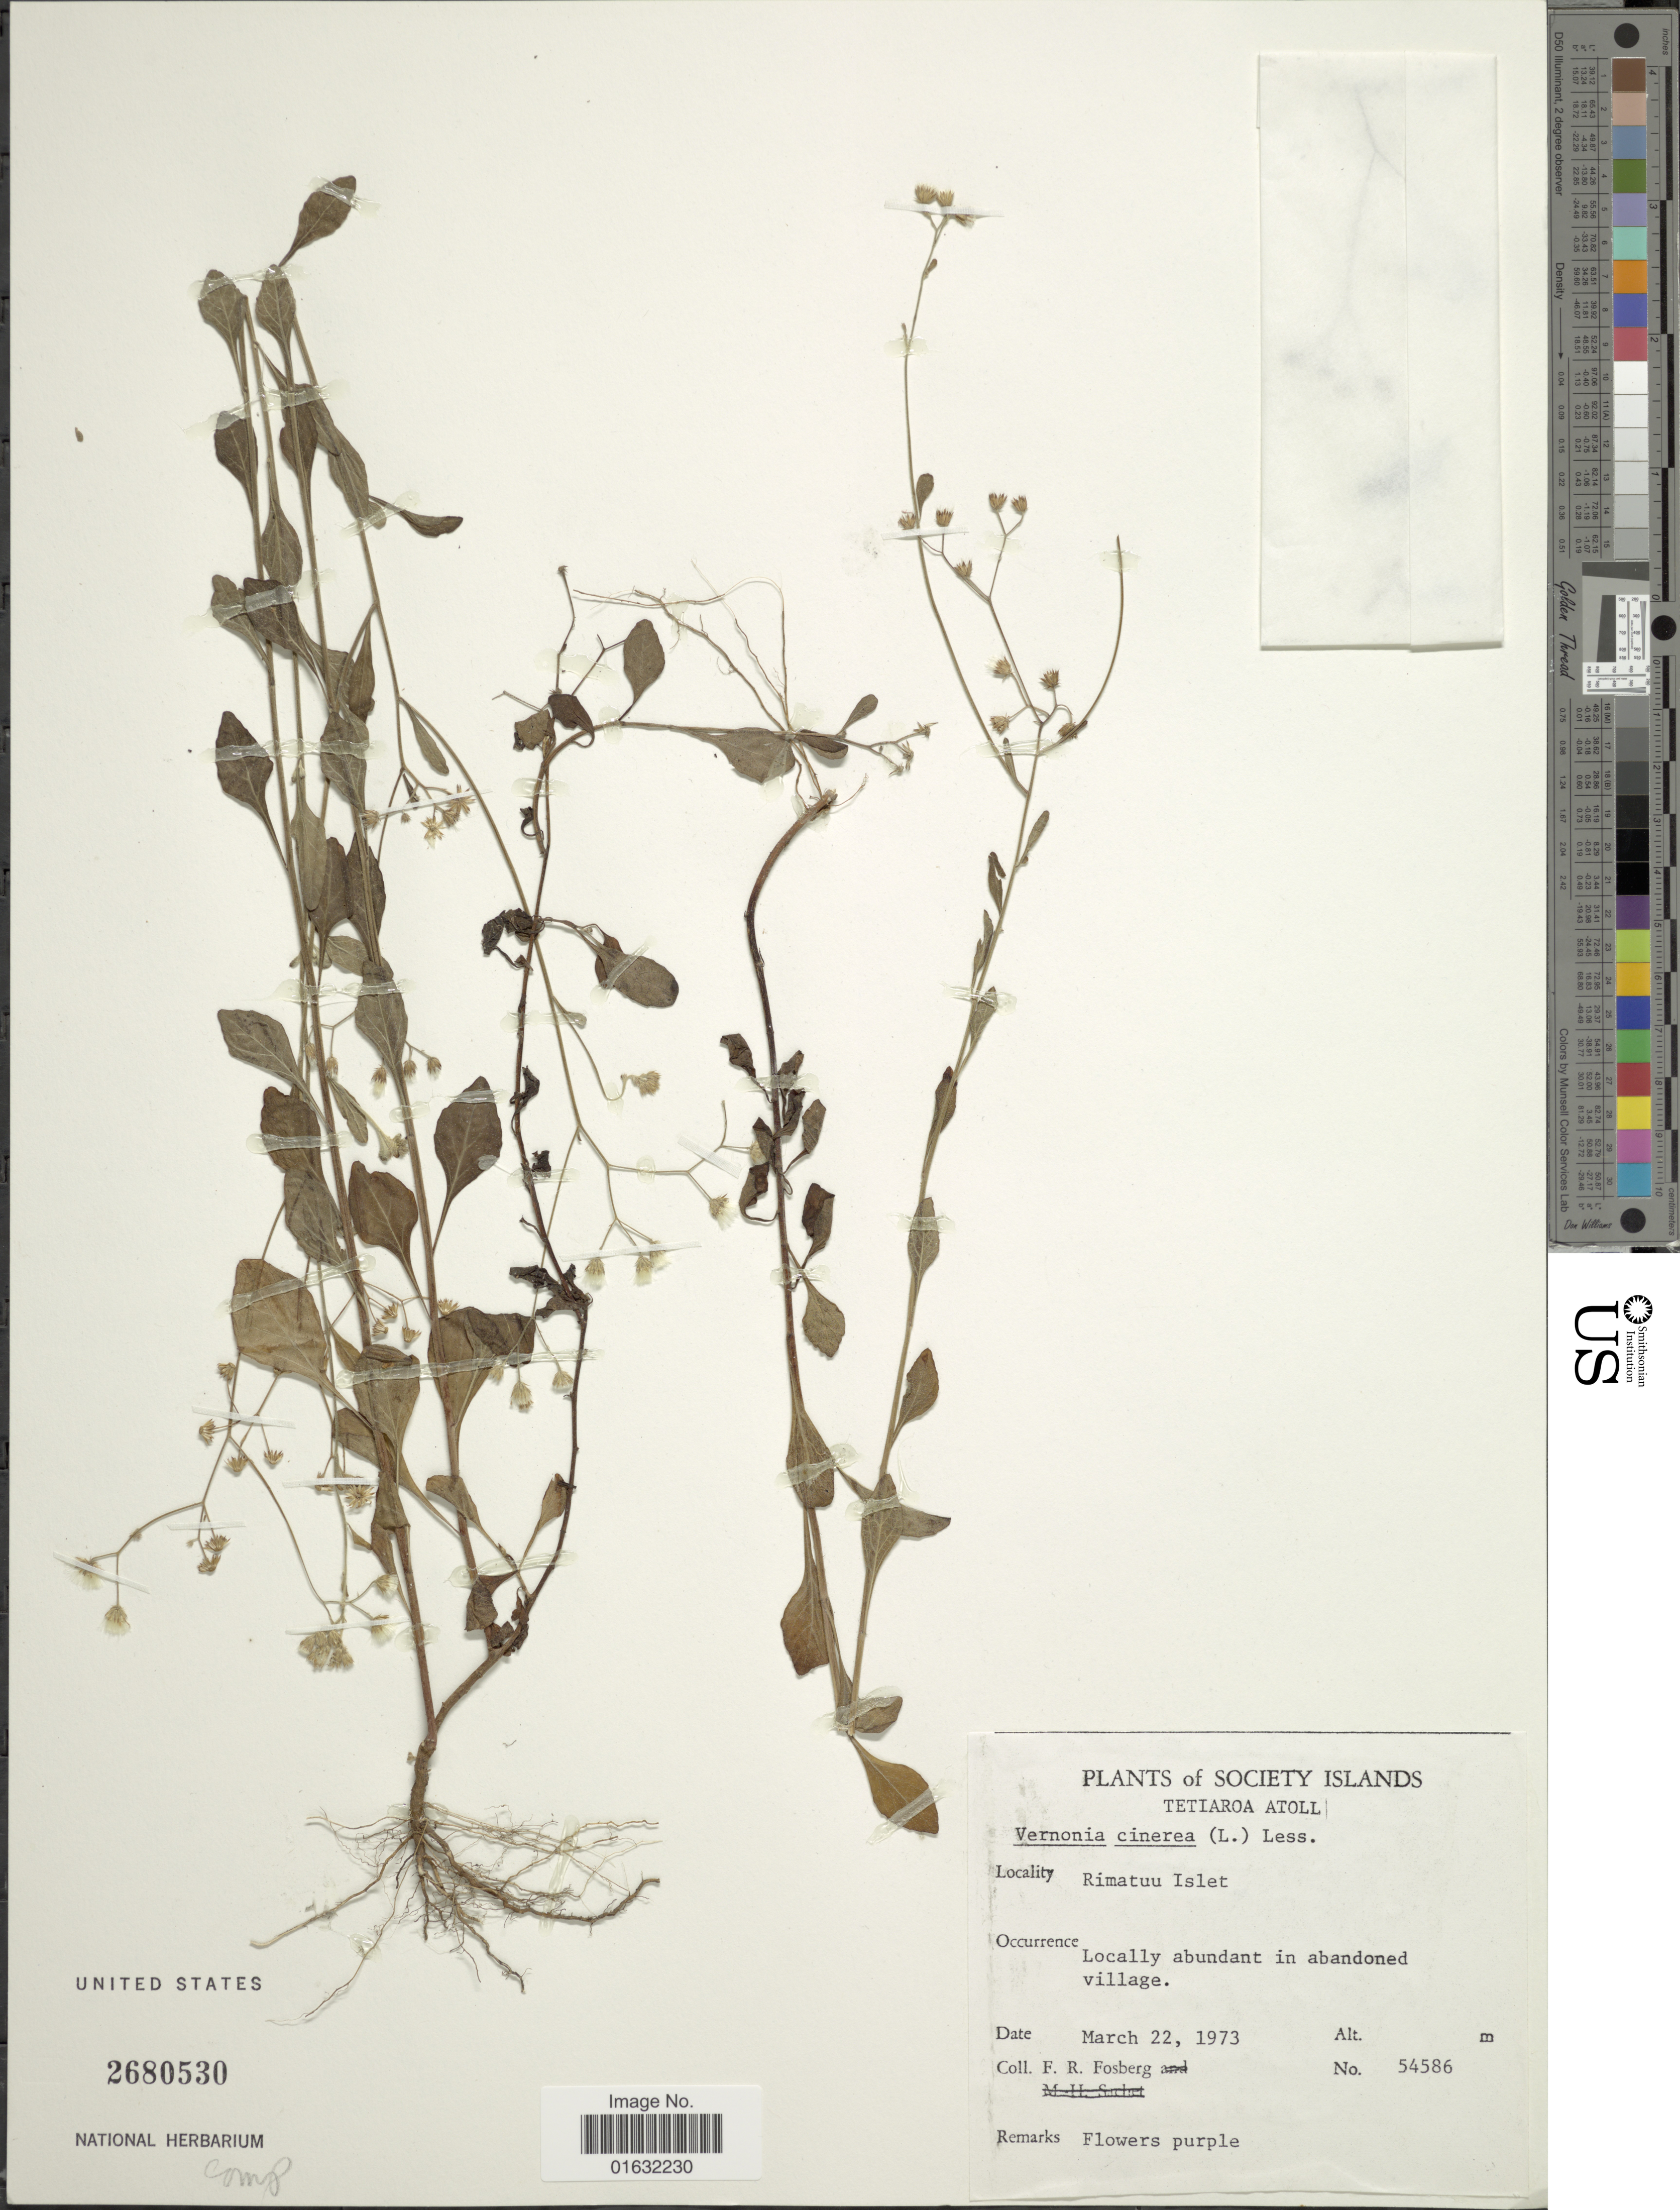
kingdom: Plantae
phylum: Tracheophyta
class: Magnoliopsida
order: Asterales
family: Asteraceae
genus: Cyanthillium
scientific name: Cyanthillium cinereum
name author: (L.) H. Rob.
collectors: F. R. Fosberg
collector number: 54586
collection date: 1973-03-22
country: French Polynesia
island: Tetiaroa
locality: The Society Islands, Tetiaroa Atoll, Rimatuu Islet, Locally abundant in abandoned village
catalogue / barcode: US 2680530